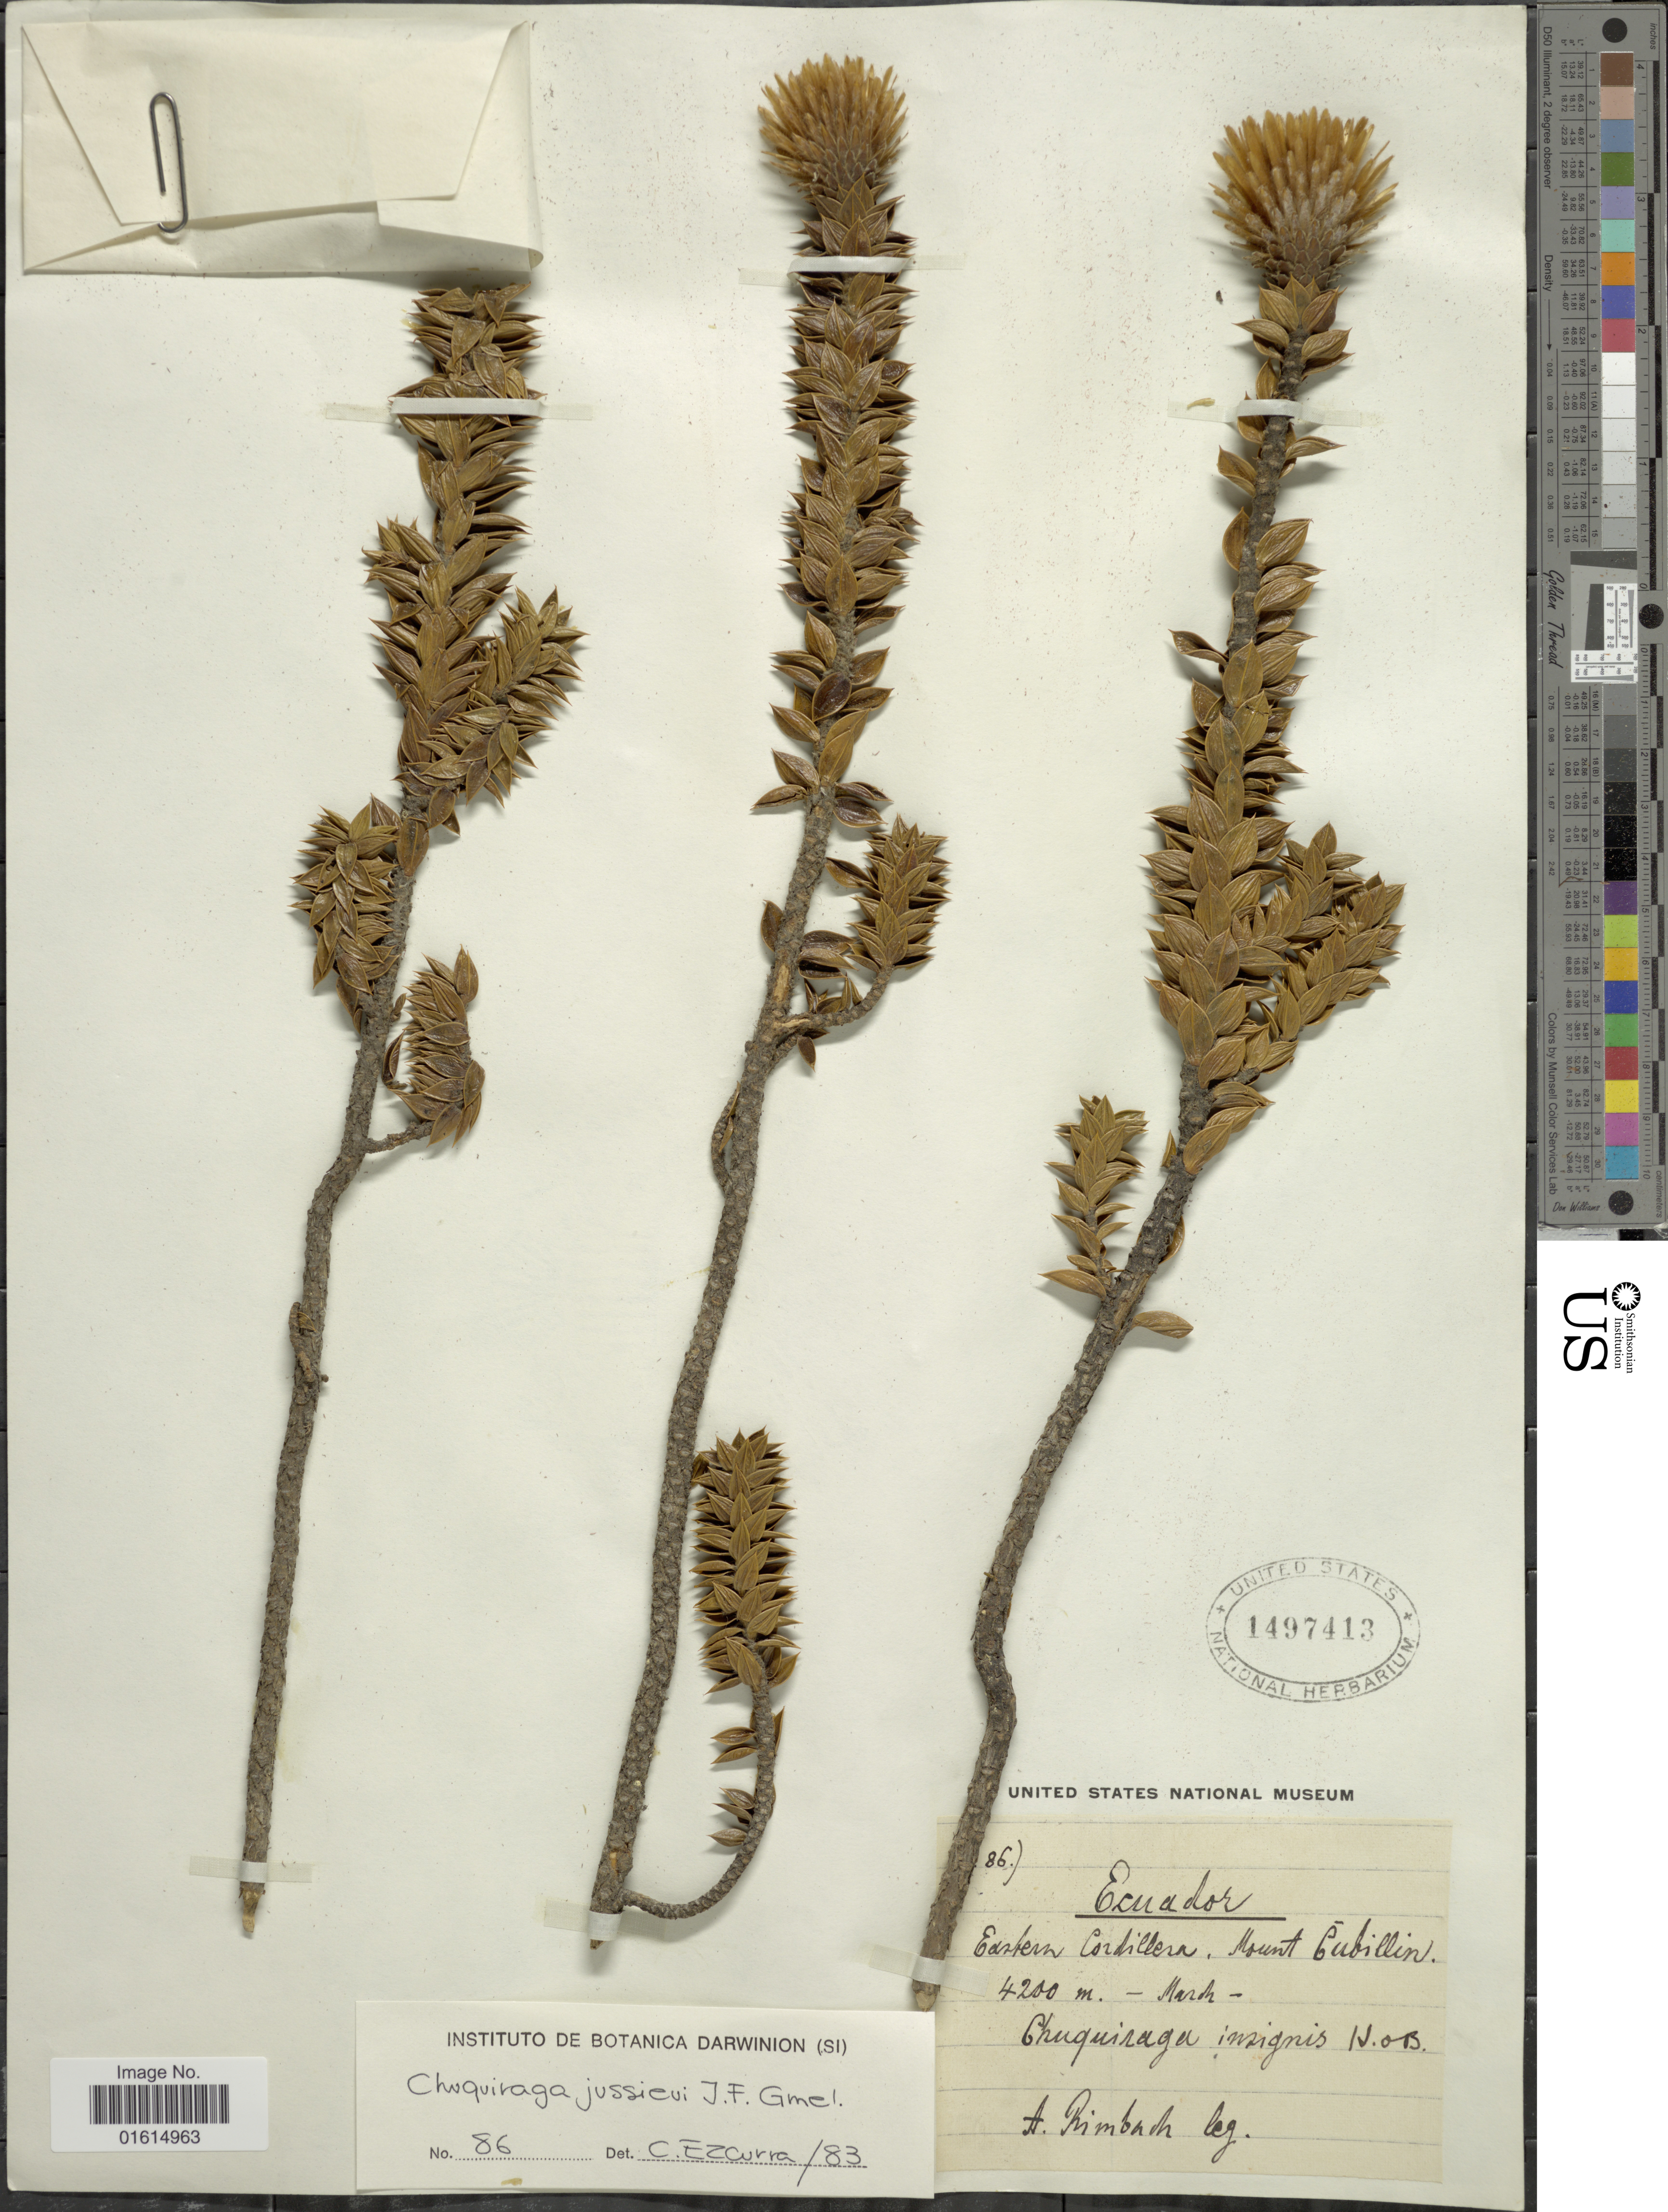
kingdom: Plantae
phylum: Tracheophyta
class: Magnoliopsida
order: Asterales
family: Asteraceae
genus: Chuquiraga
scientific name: Chuquiraga jussieui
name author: J.F. Gmel.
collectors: A. Rimbach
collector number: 86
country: Ecuador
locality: Eastern Cordillera, Mount Cubillin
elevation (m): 4200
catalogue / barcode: US 1497413